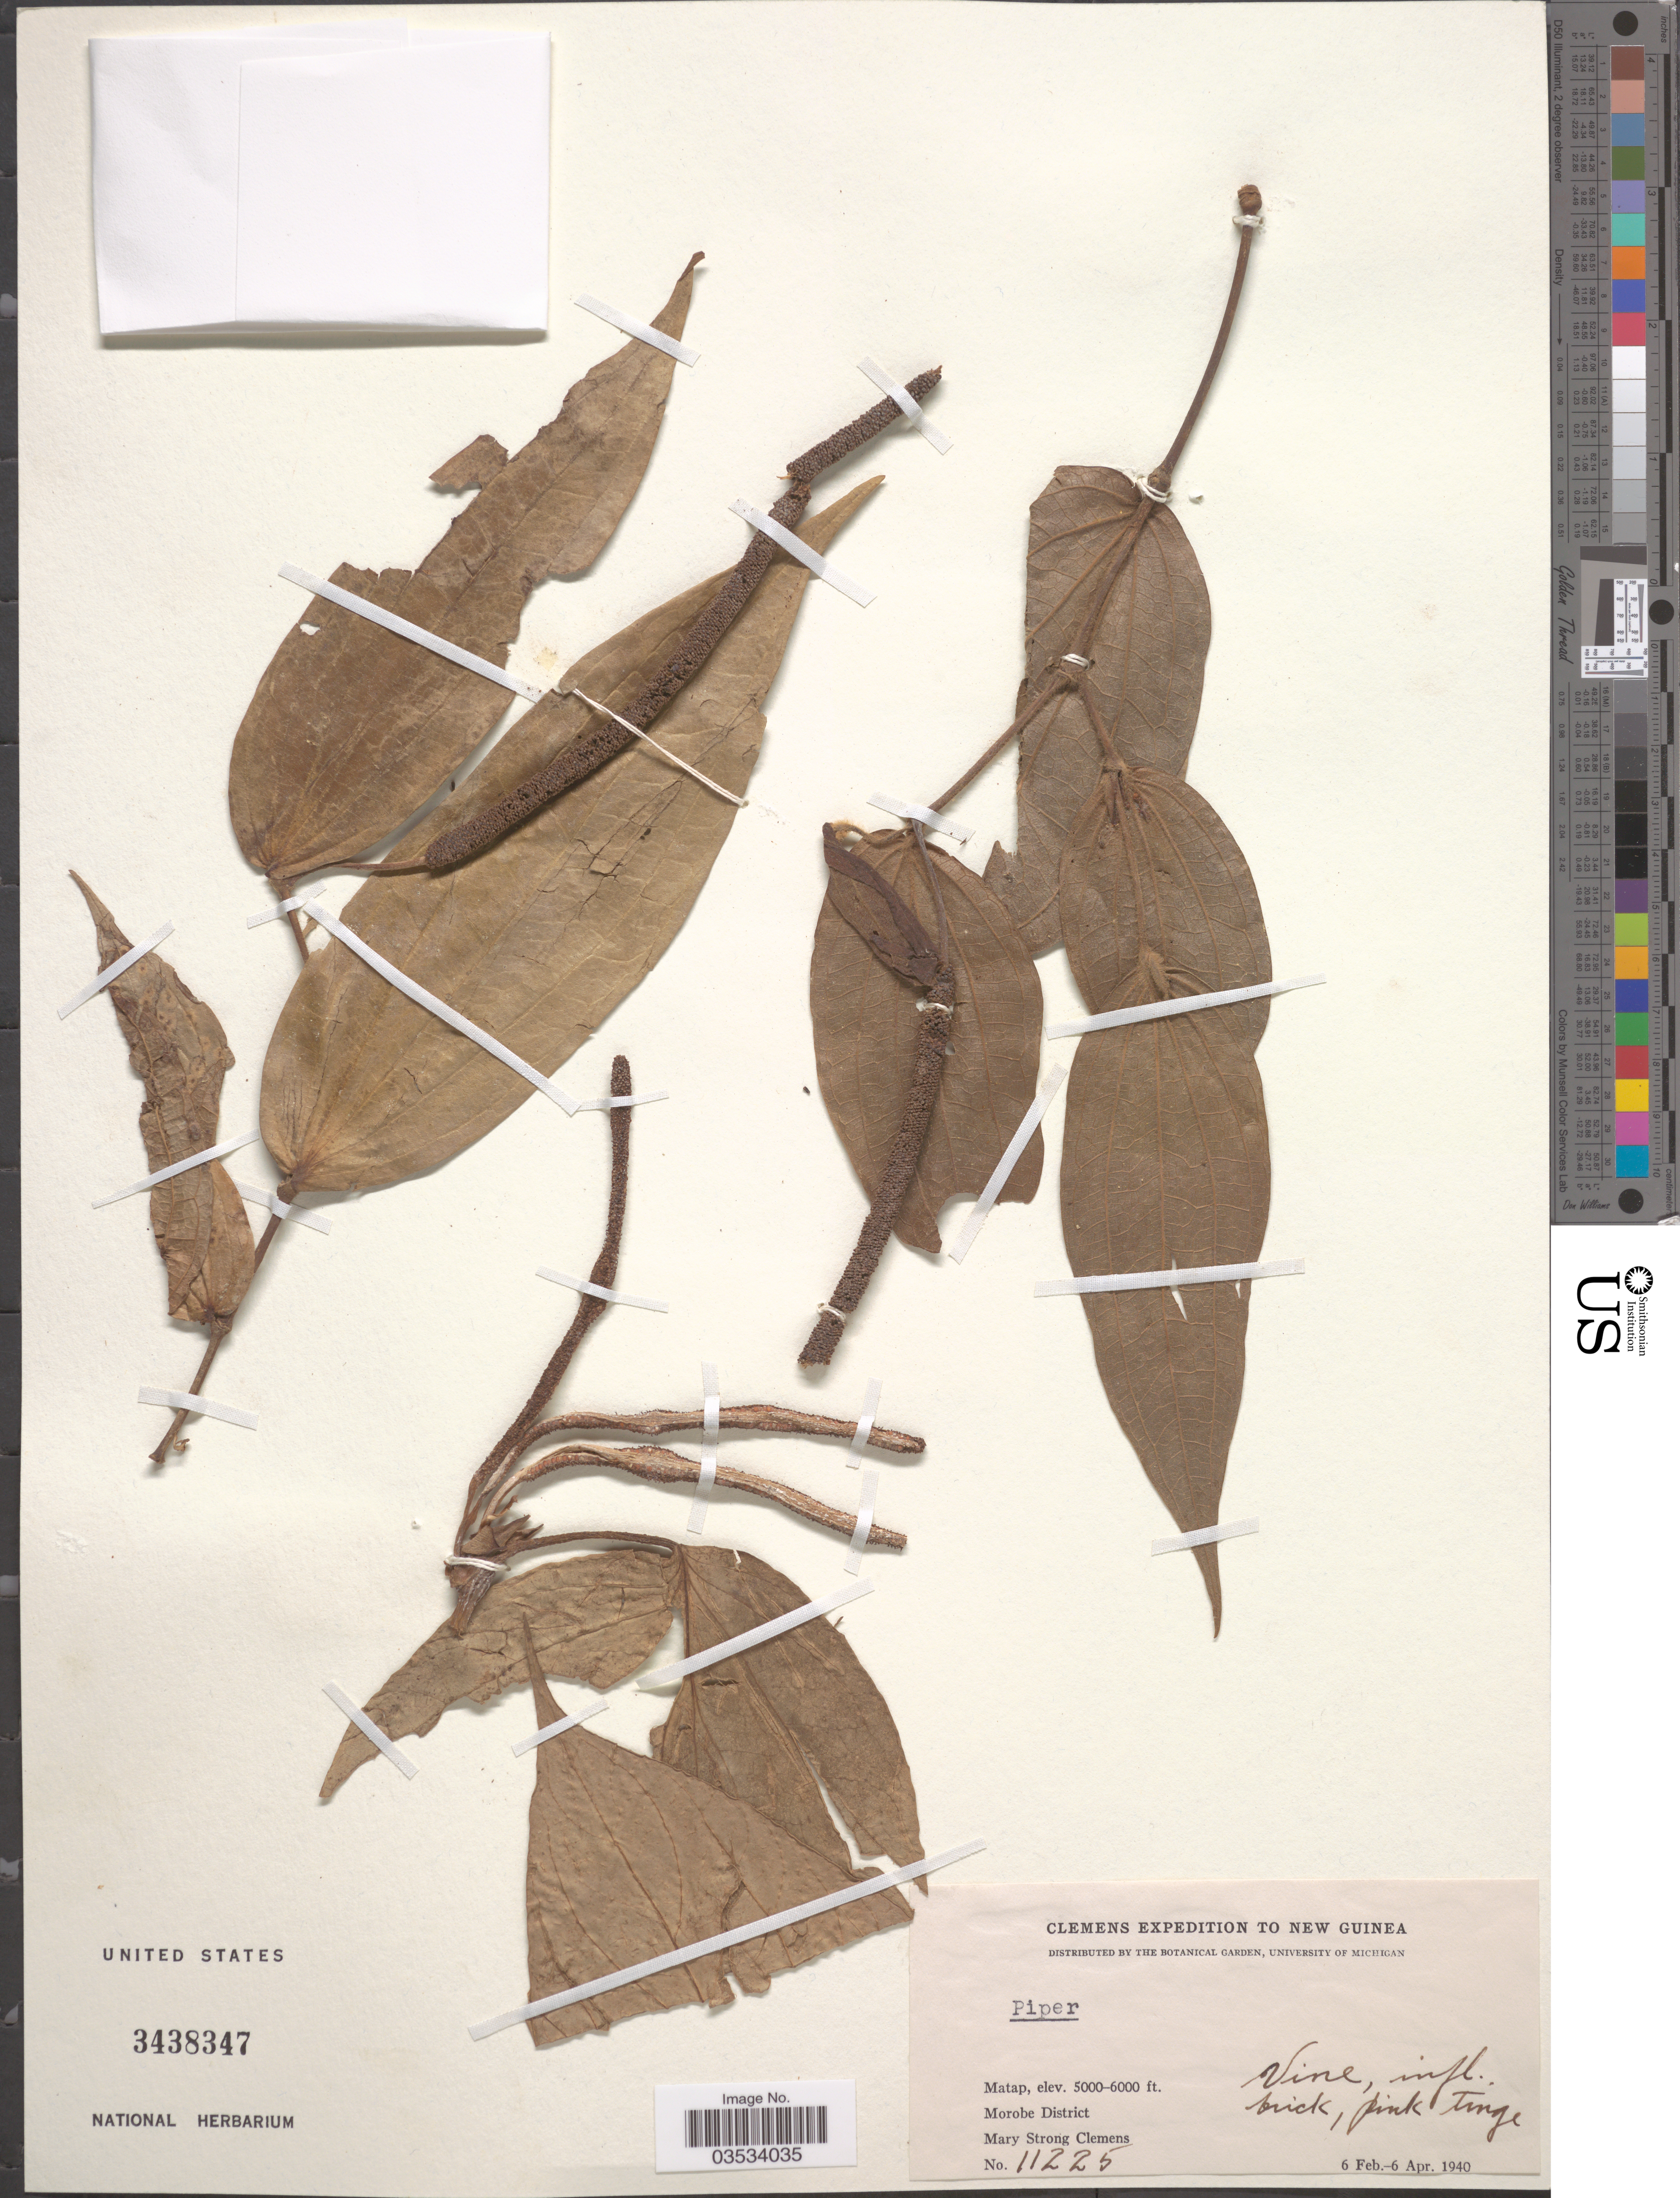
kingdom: Plantae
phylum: Tracheophyta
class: Magnoliopsida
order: Piperales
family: Piperaceae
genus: Piper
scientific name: Piper sp.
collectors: M. S. Clemens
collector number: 11225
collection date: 1940-02-06/1940-04-06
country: Papua New Guinea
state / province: Morobe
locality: New Guinea. Matap. Morobe District.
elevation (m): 1524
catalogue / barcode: US 3438347